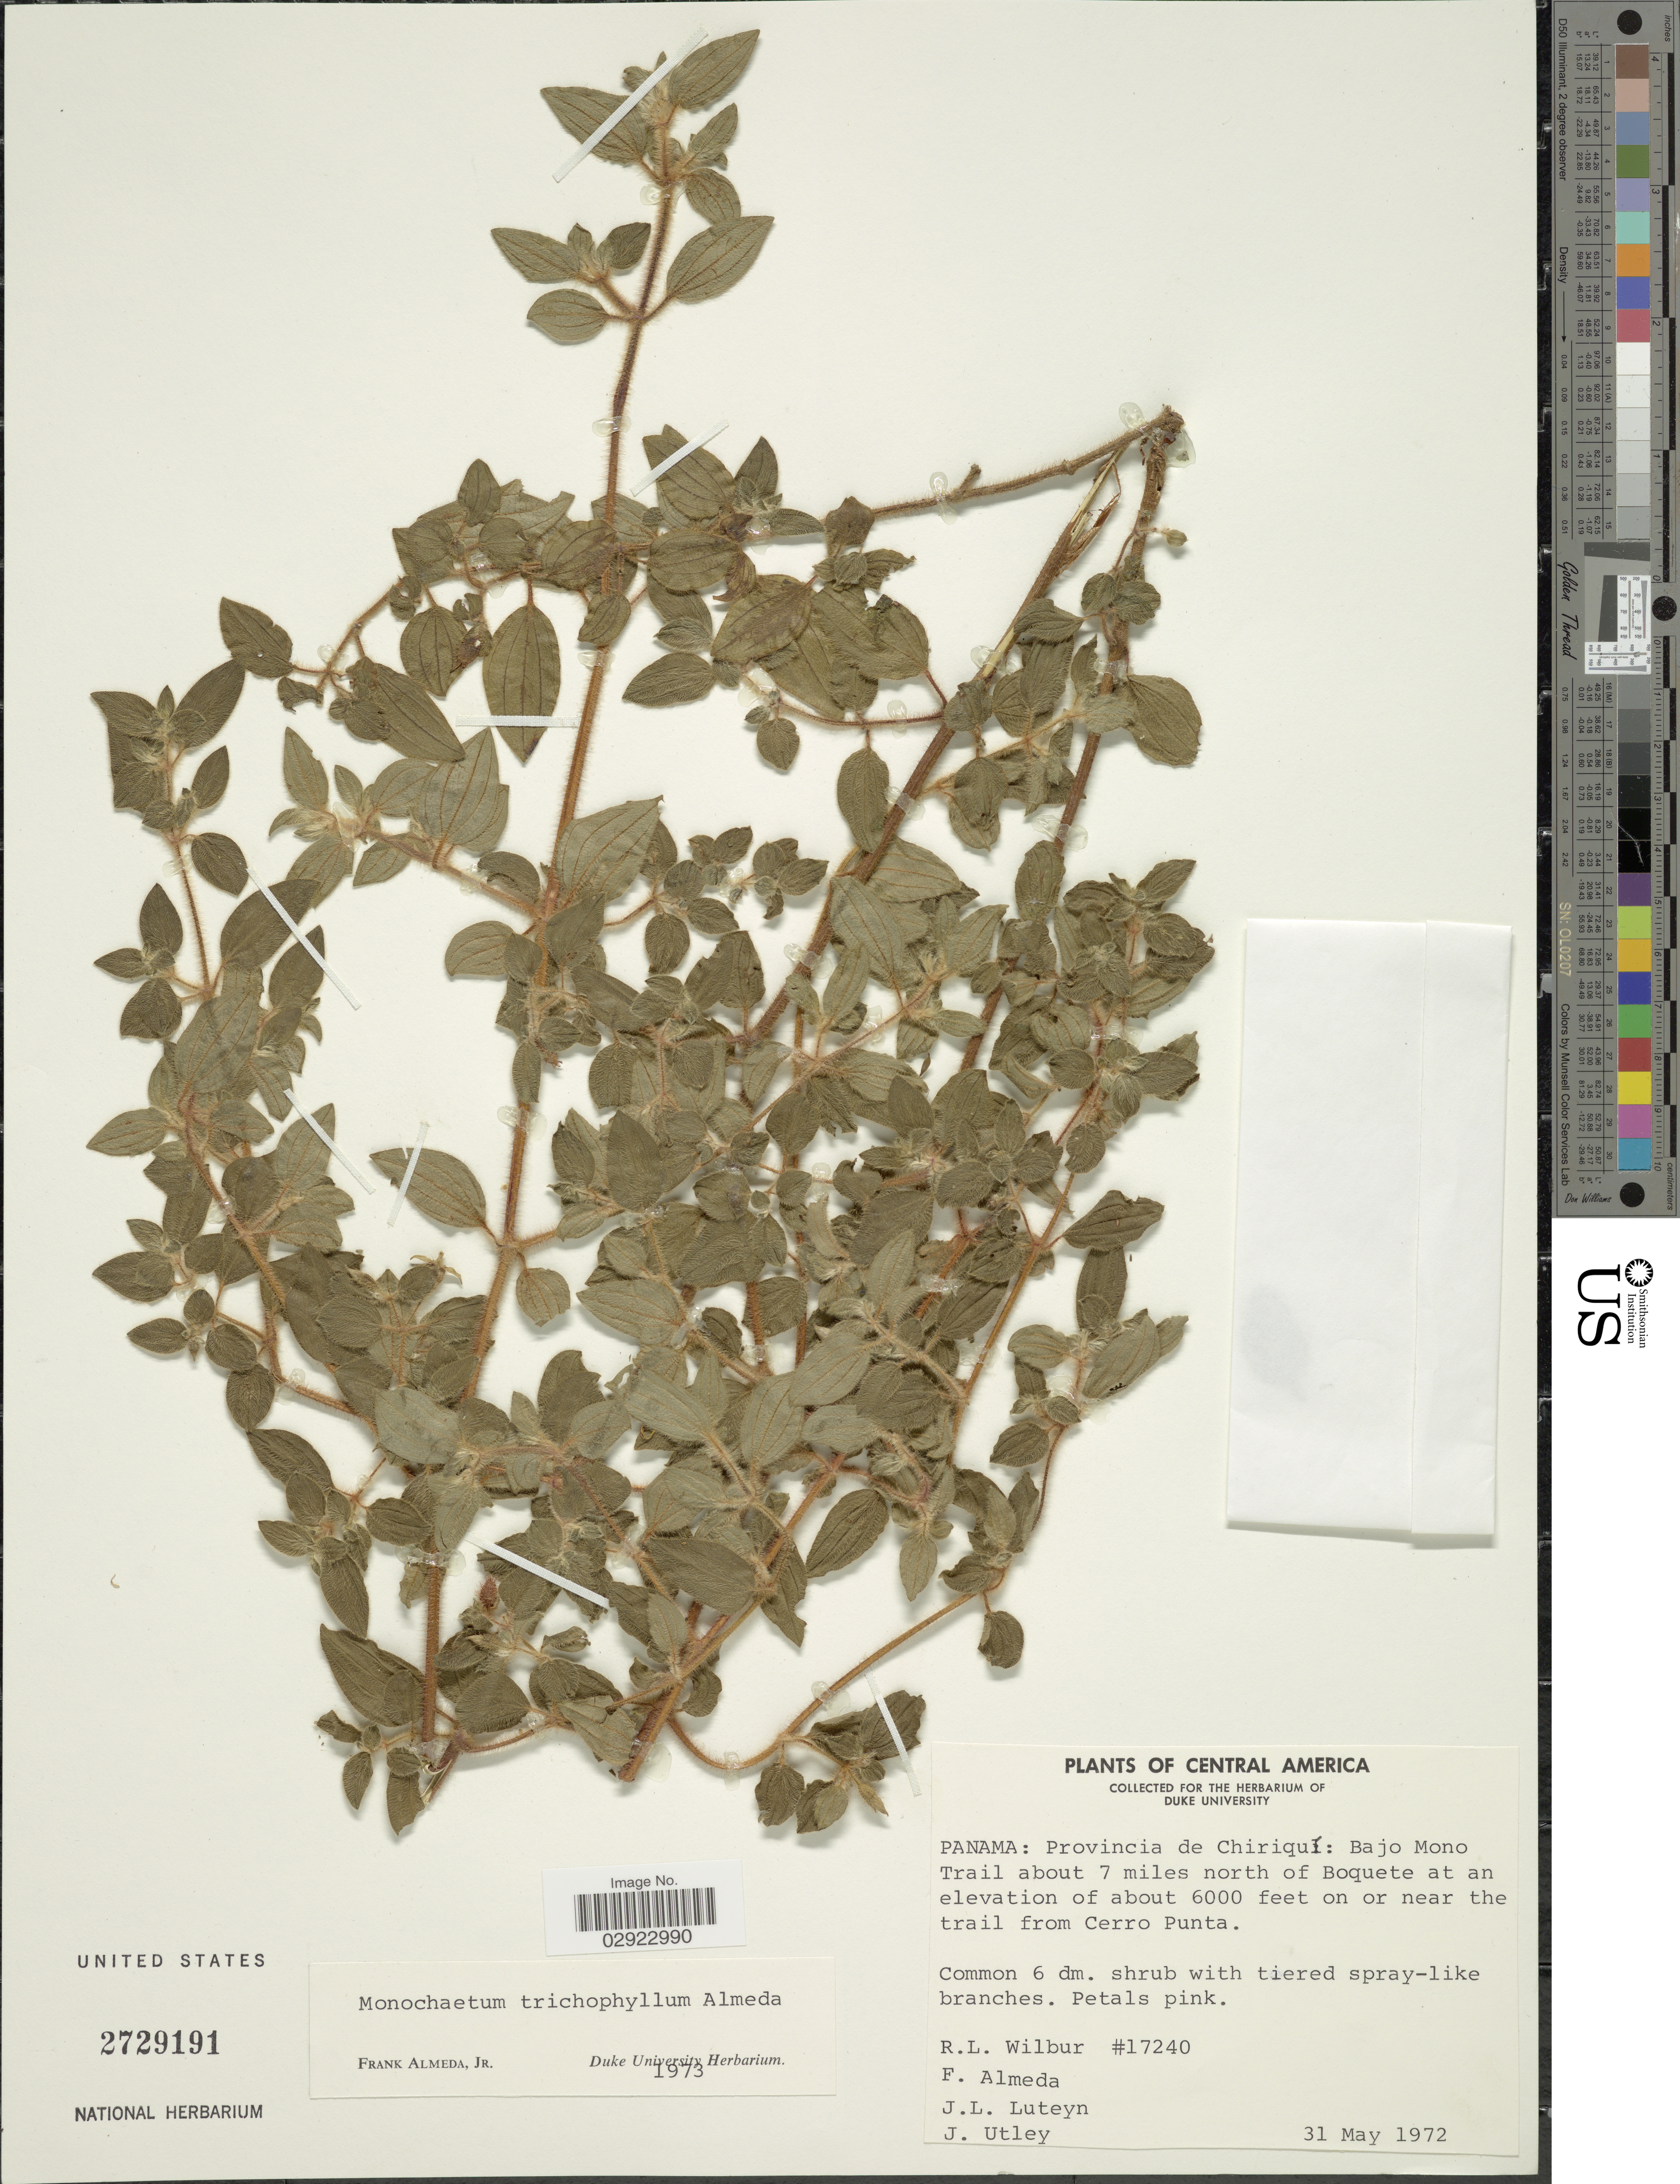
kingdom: Plantae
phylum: Tracheophyta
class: Magnoliopsida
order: Myrtales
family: Melastomataceae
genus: Monochaetum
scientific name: Monochaetum trichophyllum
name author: Almeda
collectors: R. L. Wilbur, F. Almeda, J. Luteyn & J. Utley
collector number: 17240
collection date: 1972-05-31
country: Panama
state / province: Chiriqui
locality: Panama: Provincia de Chiriquí: Bajo Mono. Trail about 7 miles north of Boquete or near the trail from Cerro Punta.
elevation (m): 1829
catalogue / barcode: US 2729191